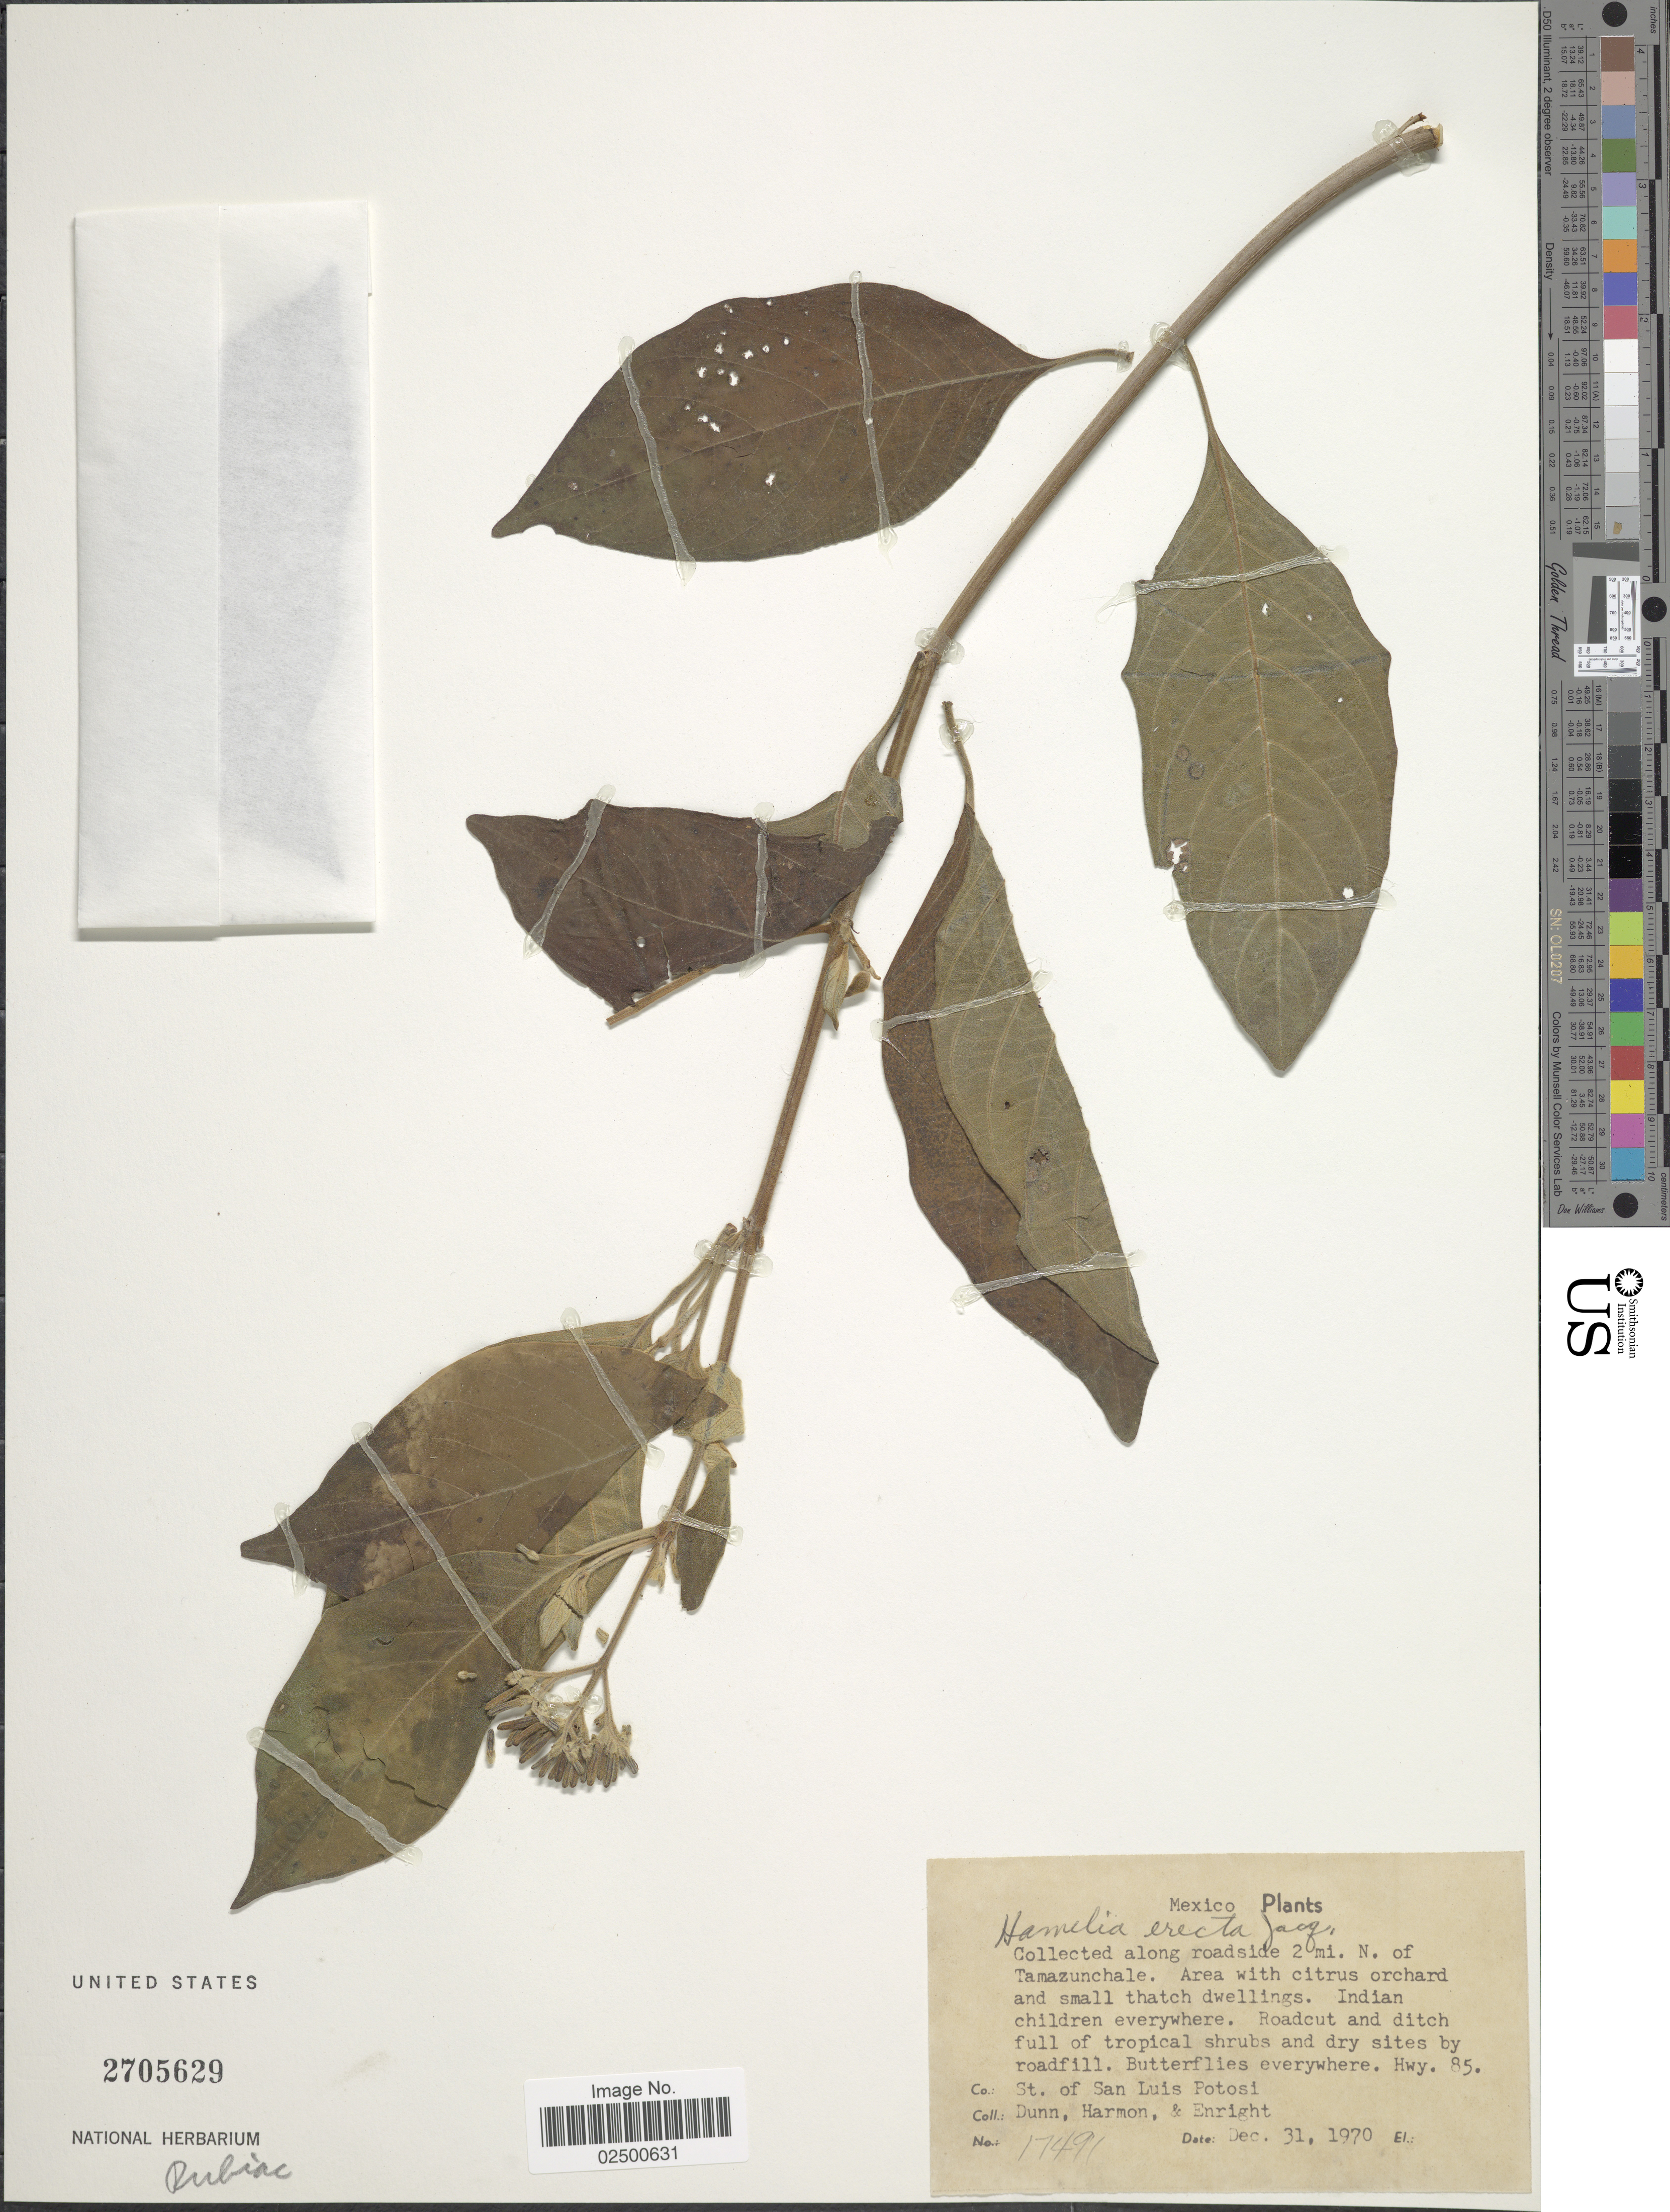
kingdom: Plantae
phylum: Tracheophyta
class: Magnoliopsida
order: Gentianales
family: Rubiaceae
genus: Hamelia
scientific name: Hamelia patens var. patens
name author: Jacq.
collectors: Dunn, --, -. Harmon & -. Enright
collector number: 17491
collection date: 1970-12-31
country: Mexico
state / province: San Luis Potosí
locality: Along roadside 2 mi. N. of Tamazunchale. Hwy. 85. Co.: St. of San Luis Potosi.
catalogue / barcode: US 2705629